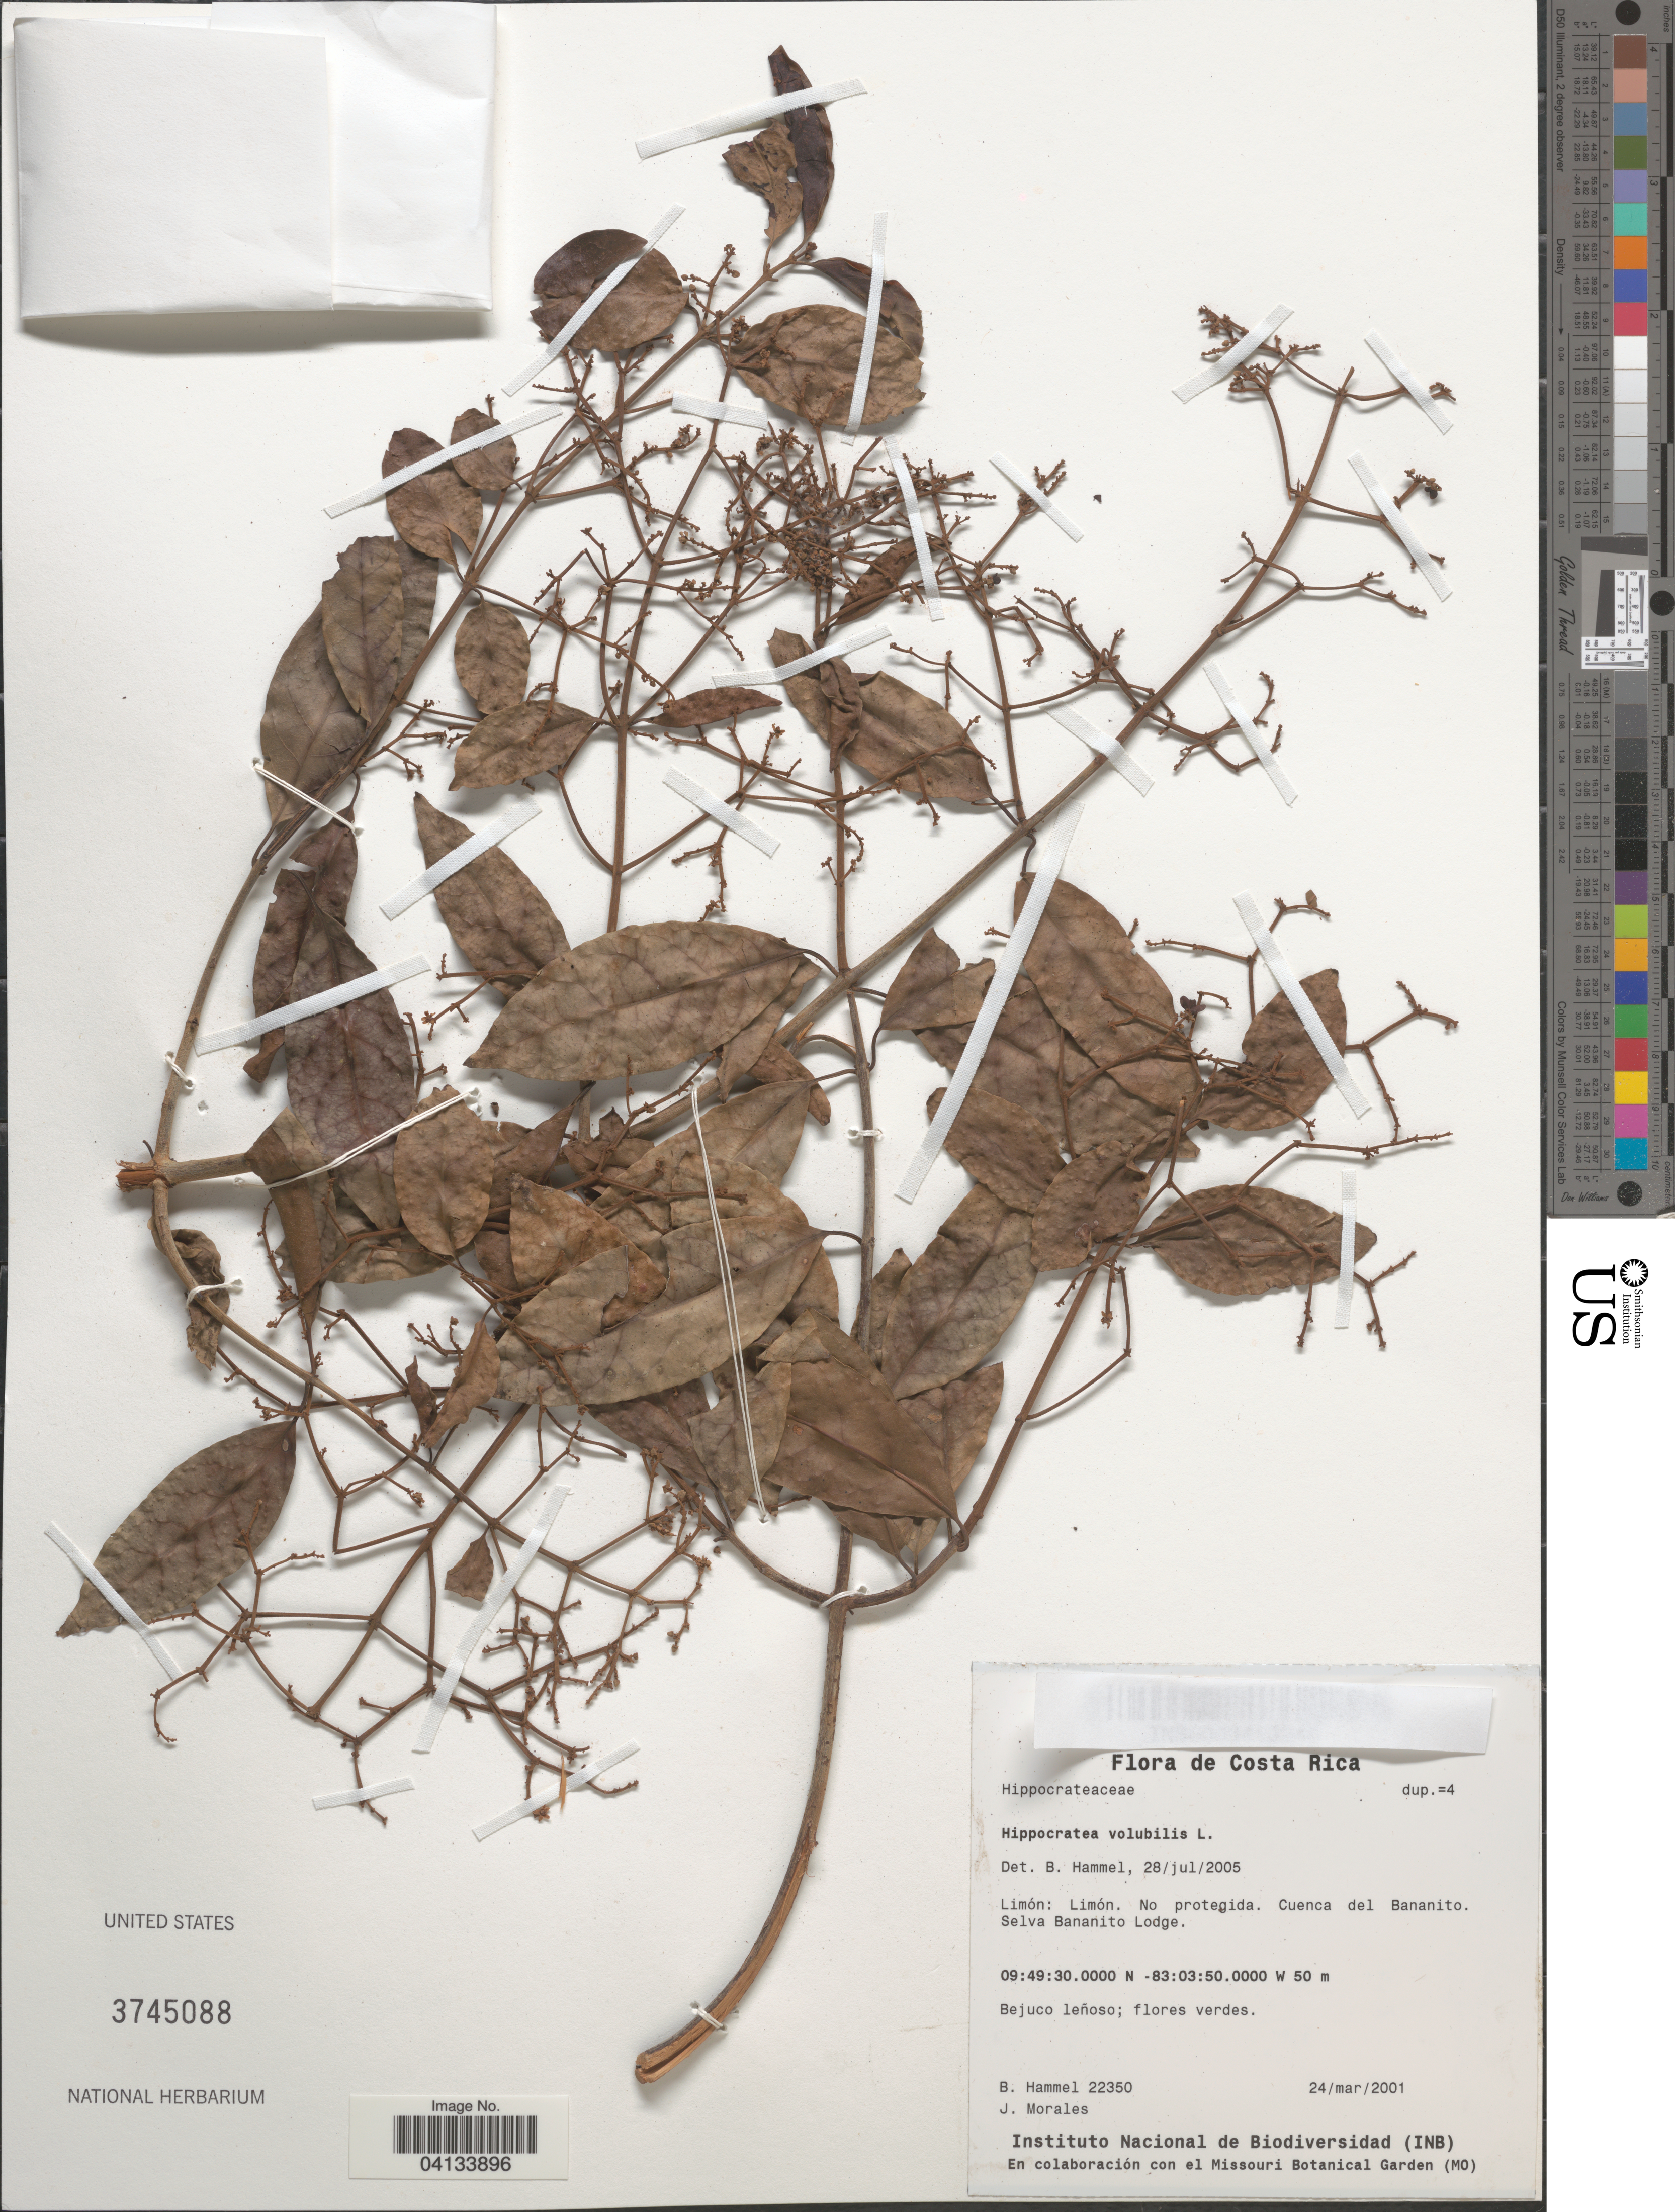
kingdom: Plantae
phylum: Tracheophyta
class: Magnoliopsida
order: Celastrales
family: Celastraceae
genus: Hippocratea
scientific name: Hippocratea volubilis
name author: L.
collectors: B. Hammel & J. Morales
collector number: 22350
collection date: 2001-03-24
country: Costa Rica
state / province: Limón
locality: Limón. No protegida. Cuenca del Bananito. Selva Bananito Lodge.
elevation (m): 50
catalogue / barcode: US 3745088